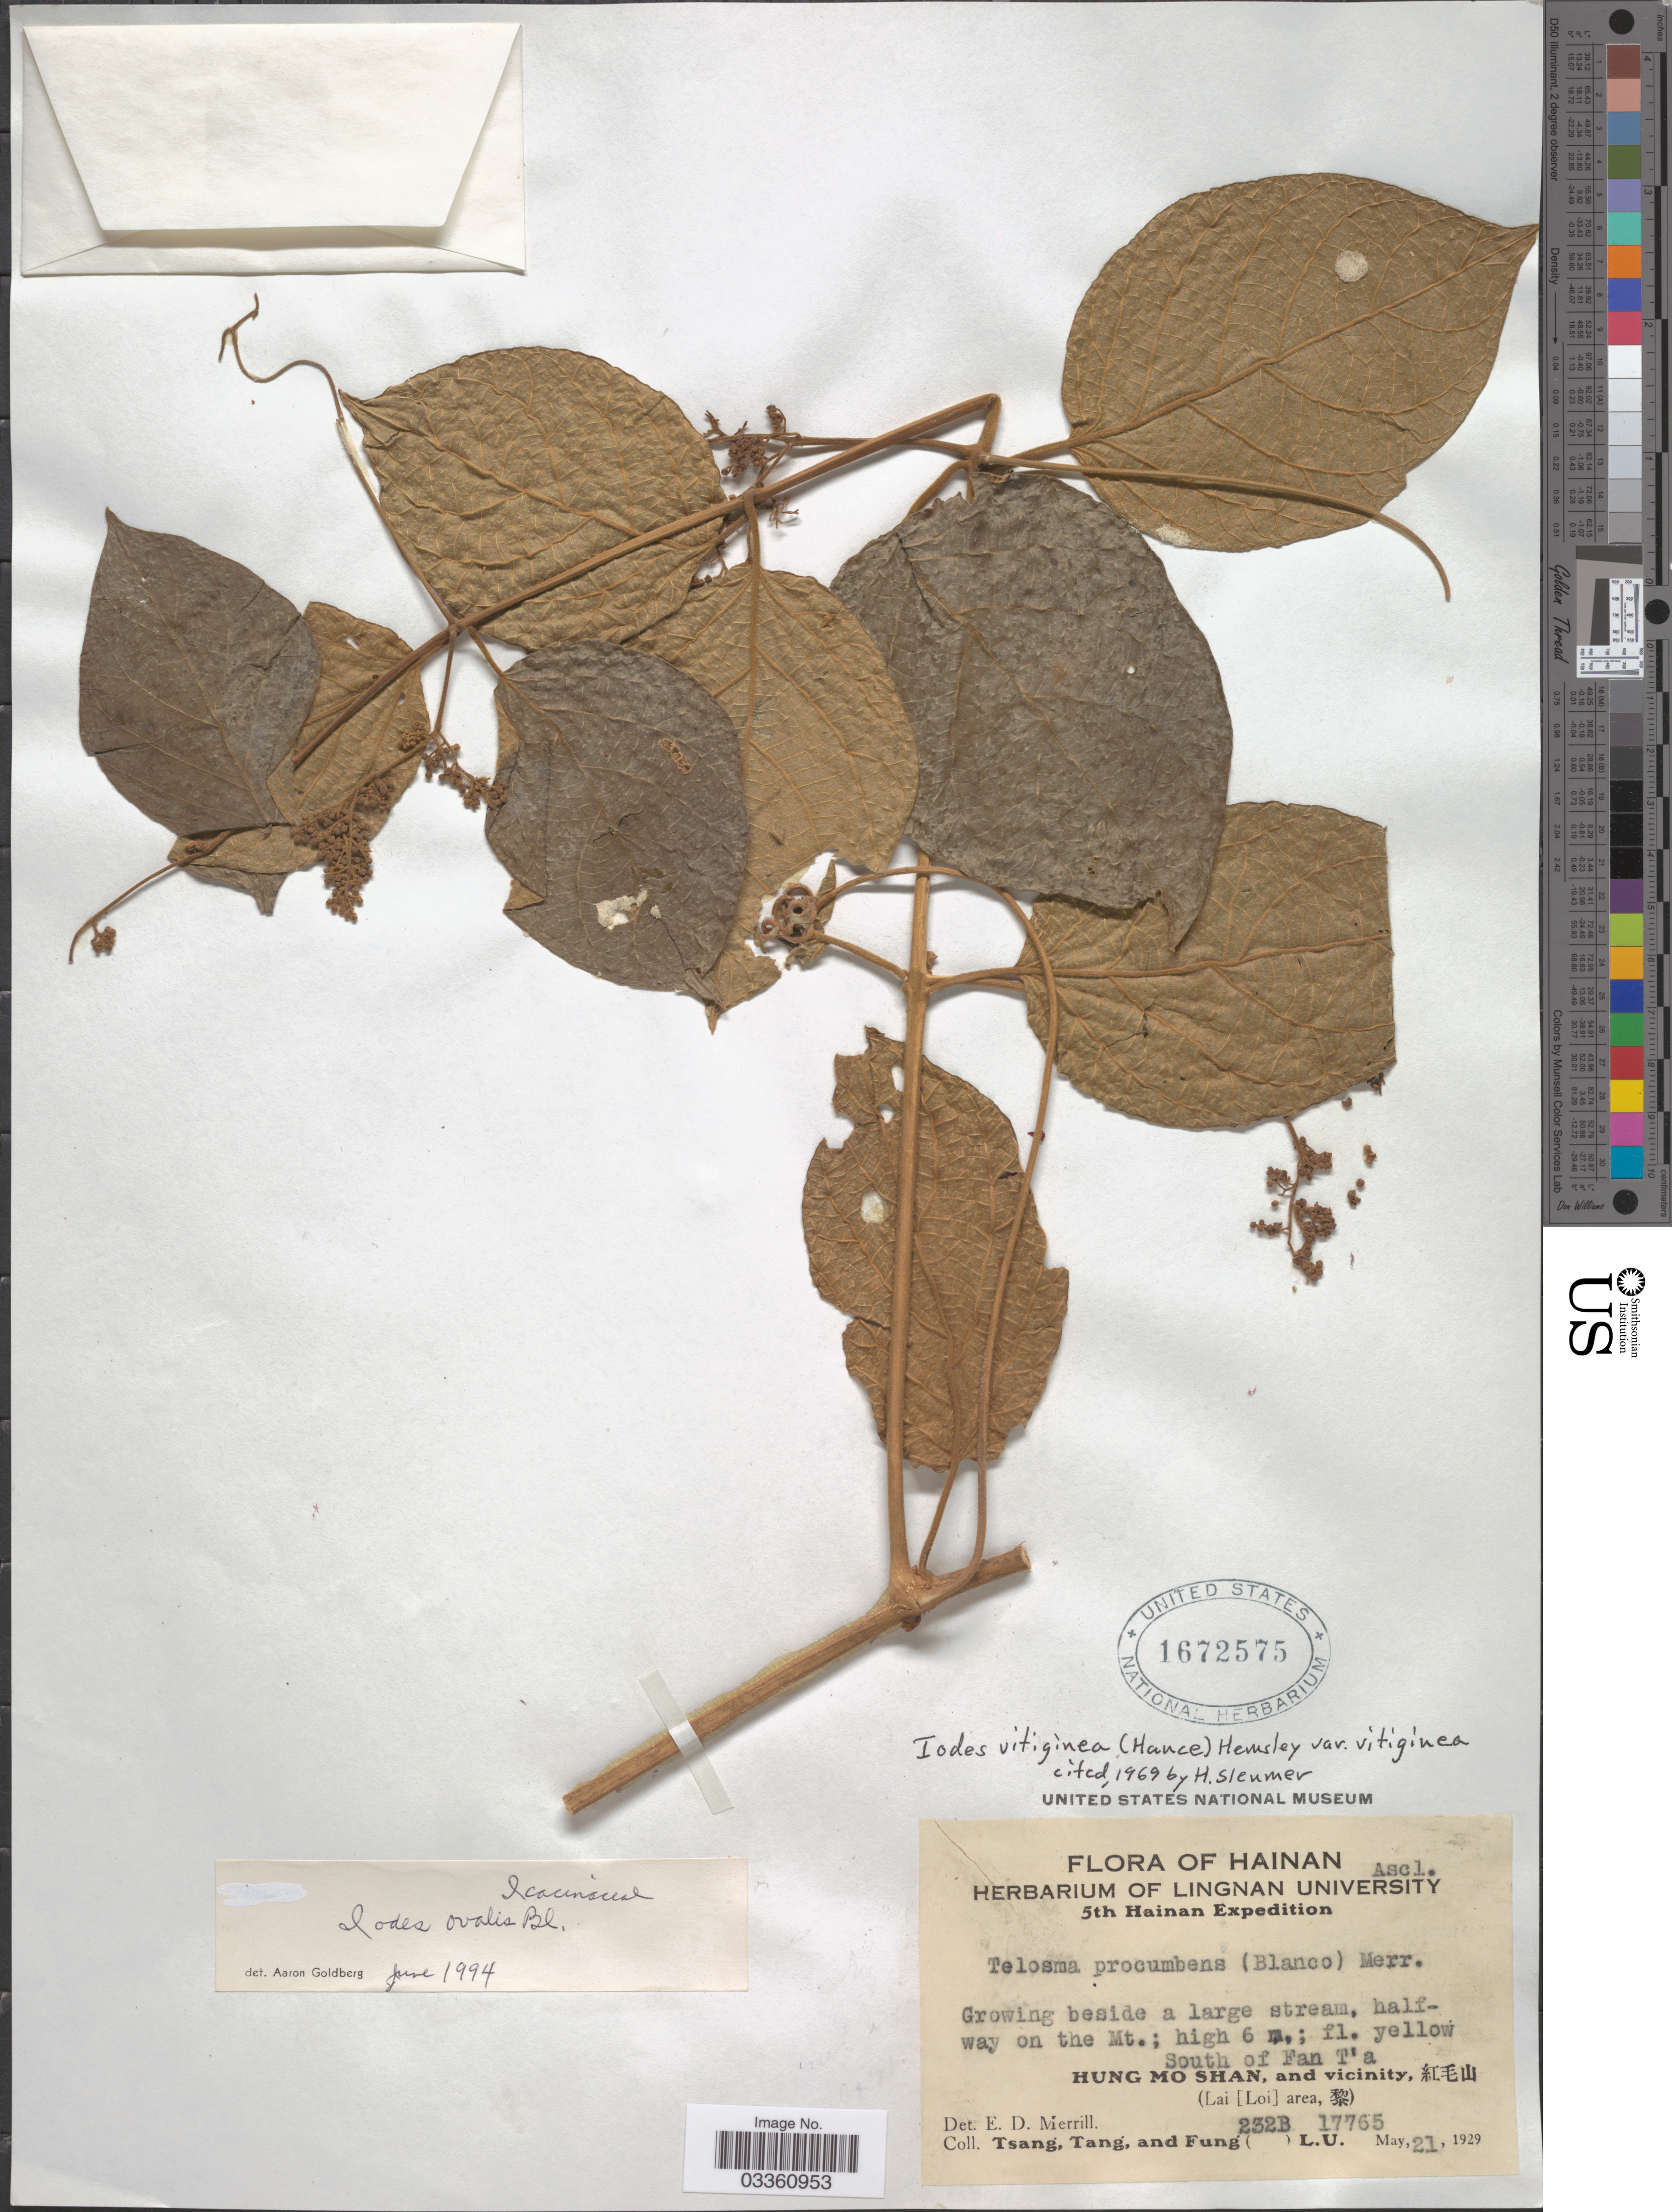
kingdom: Plantae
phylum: Tracheophyta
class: Magnoliopsida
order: Icacinales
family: Icacinaceae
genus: Iodes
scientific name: Iodes vitiginea var. vitiginea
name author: (Hance) Hance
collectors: -. T'sang, -- Tang & Fung, --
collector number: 232BL.U.17765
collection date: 1929-05-21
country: China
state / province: Hainan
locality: Fan T'a. Hung Mo Shan, and vicinity, (Lai [Loi] area.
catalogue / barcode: US 1672575